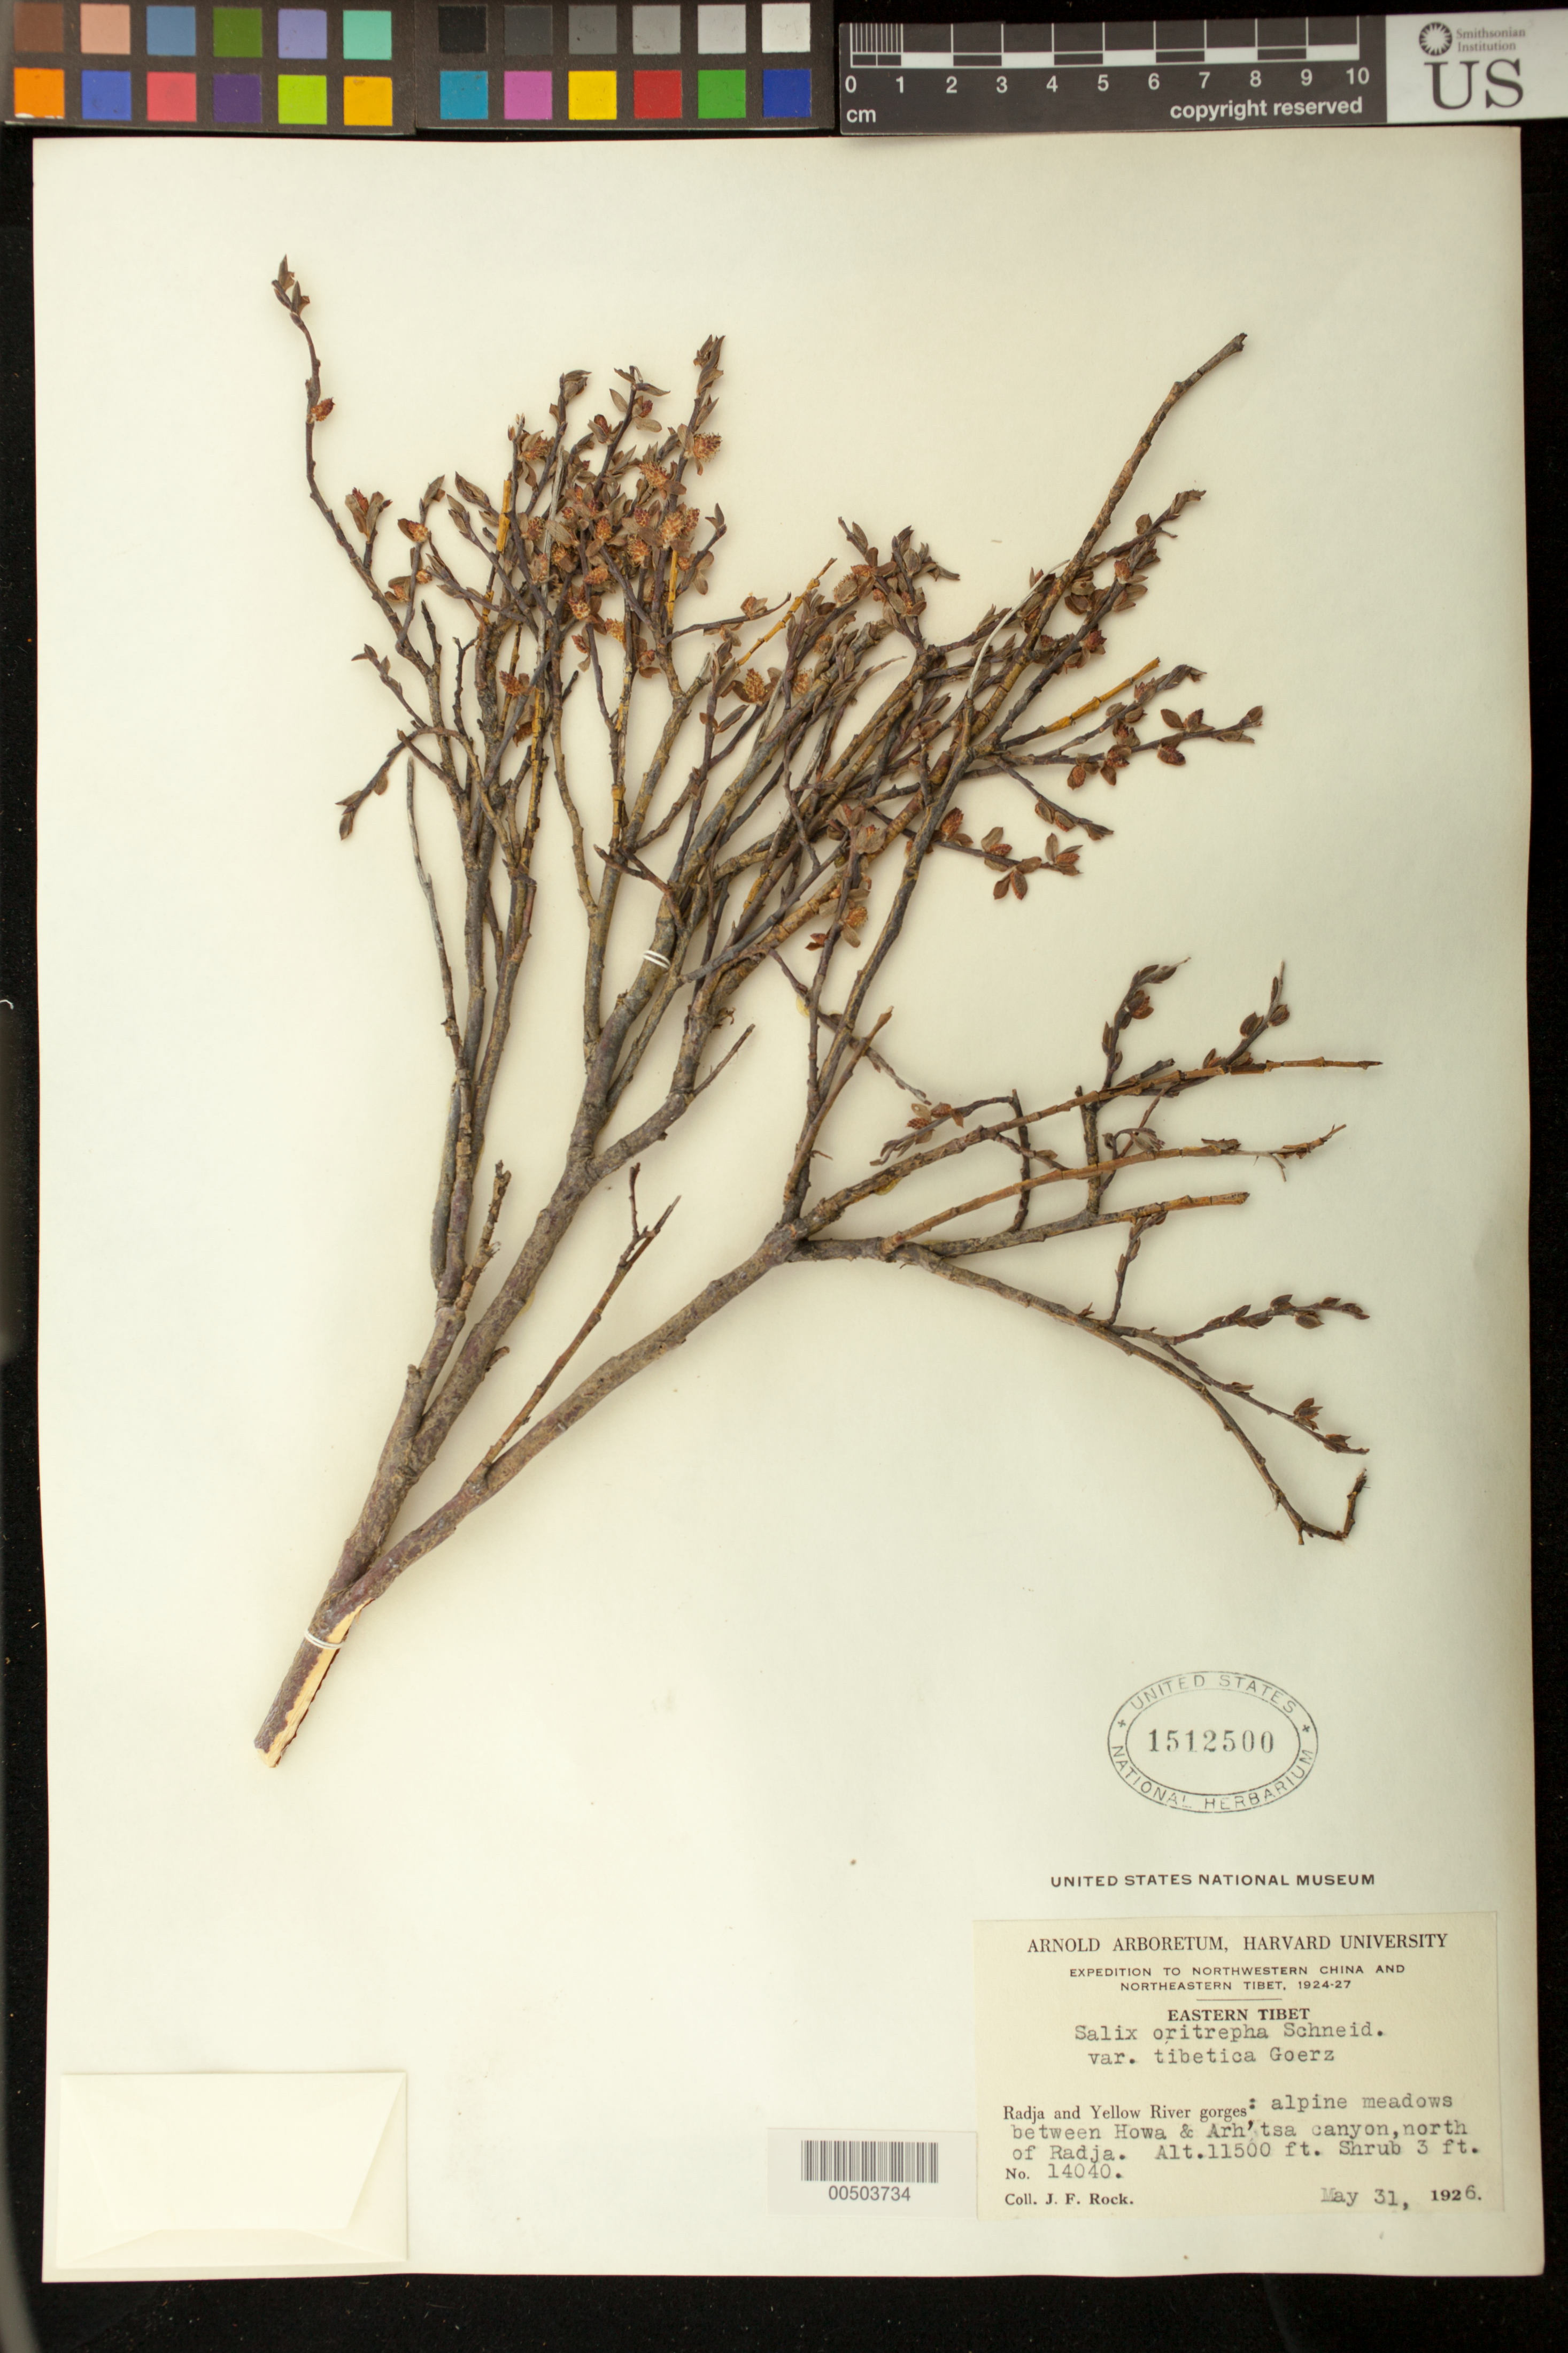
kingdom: Plantae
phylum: Tracheophyta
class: Magnoliopsida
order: Malpighiales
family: Salicaceae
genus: Salix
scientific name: Salix oritrepha var. tibetica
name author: Goerz in Rehder & Kobuski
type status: Syntype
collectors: J. F. Rock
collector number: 14040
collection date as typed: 31 May 1926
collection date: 1926-05-31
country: China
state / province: Xizang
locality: Eastern Tibet. Radja and Yellow River gorges: alpine meadows between Howa & Arh'tsa canyon, north of Radja.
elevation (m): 3505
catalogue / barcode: US 1512500